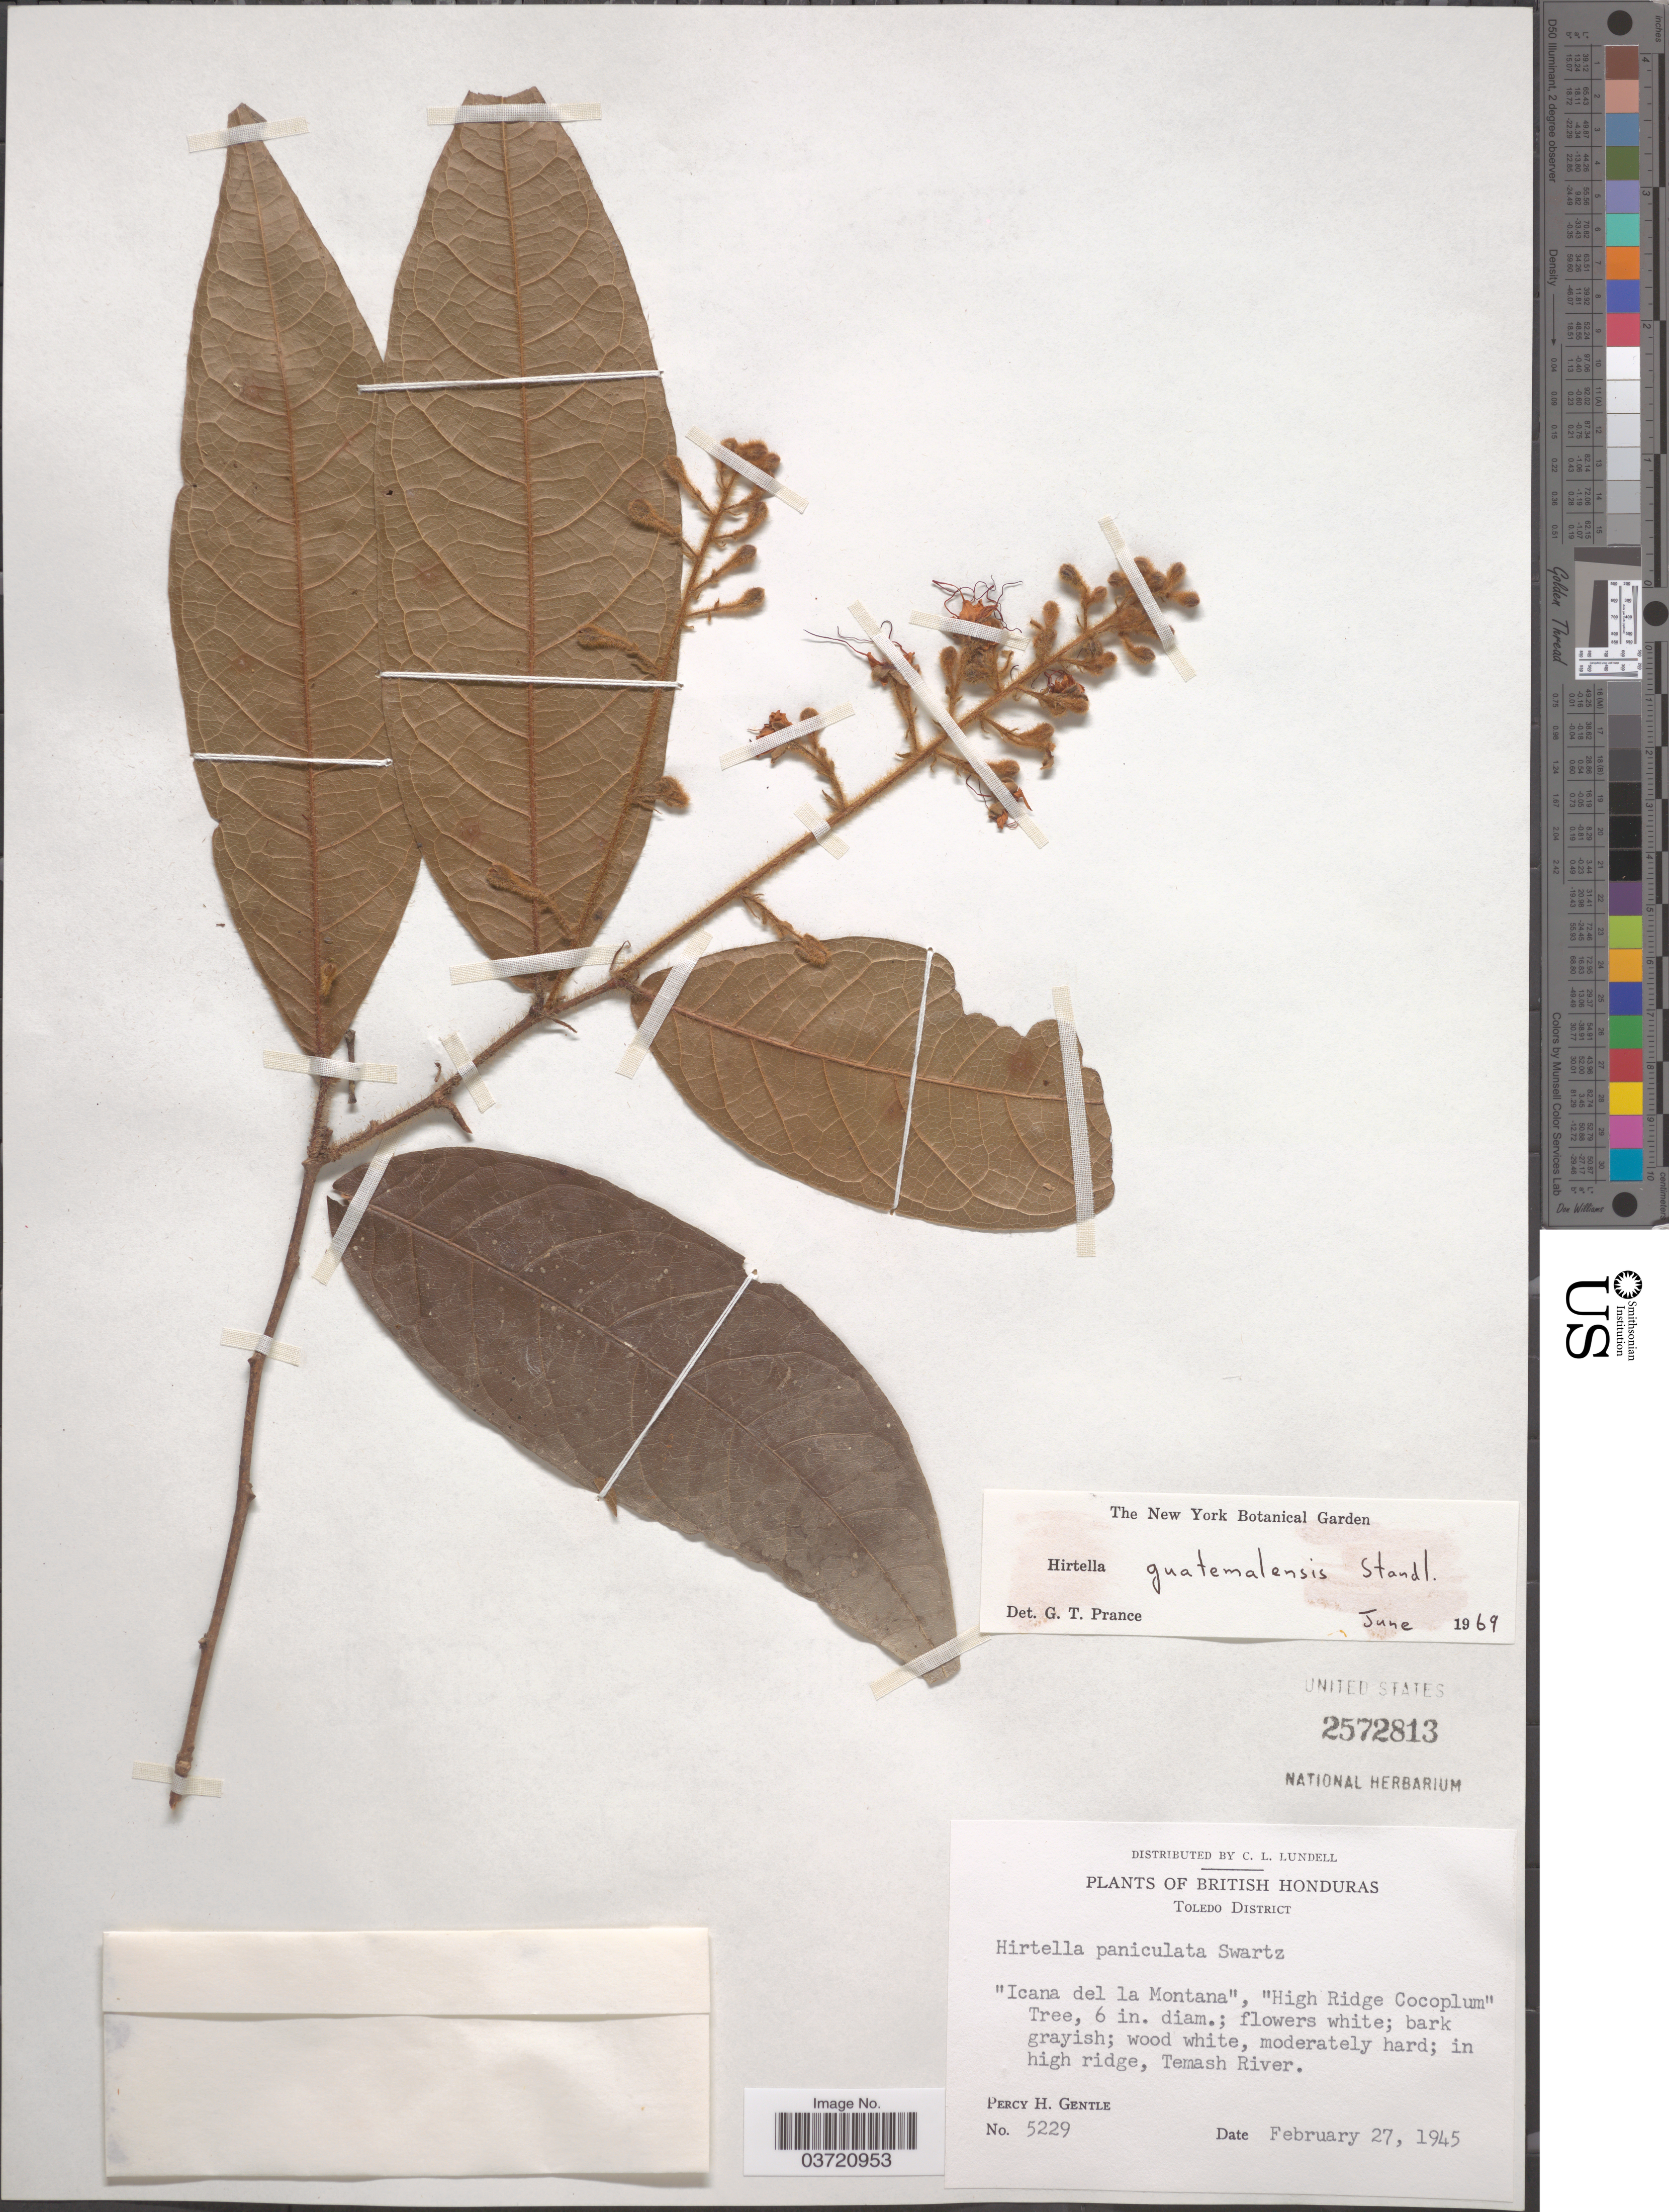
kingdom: Plantae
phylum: Tracheophyta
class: Magnoliopsida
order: Malpighiales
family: Chrysobalanaceae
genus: Hirtella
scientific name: Hirtella guatemalensis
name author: Standl.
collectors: P. H. Gentle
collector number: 5229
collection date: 1945-02-27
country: Belize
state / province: Toledo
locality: British Honduras. Toledo District. In high ridge; Temash River.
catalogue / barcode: US 2572813